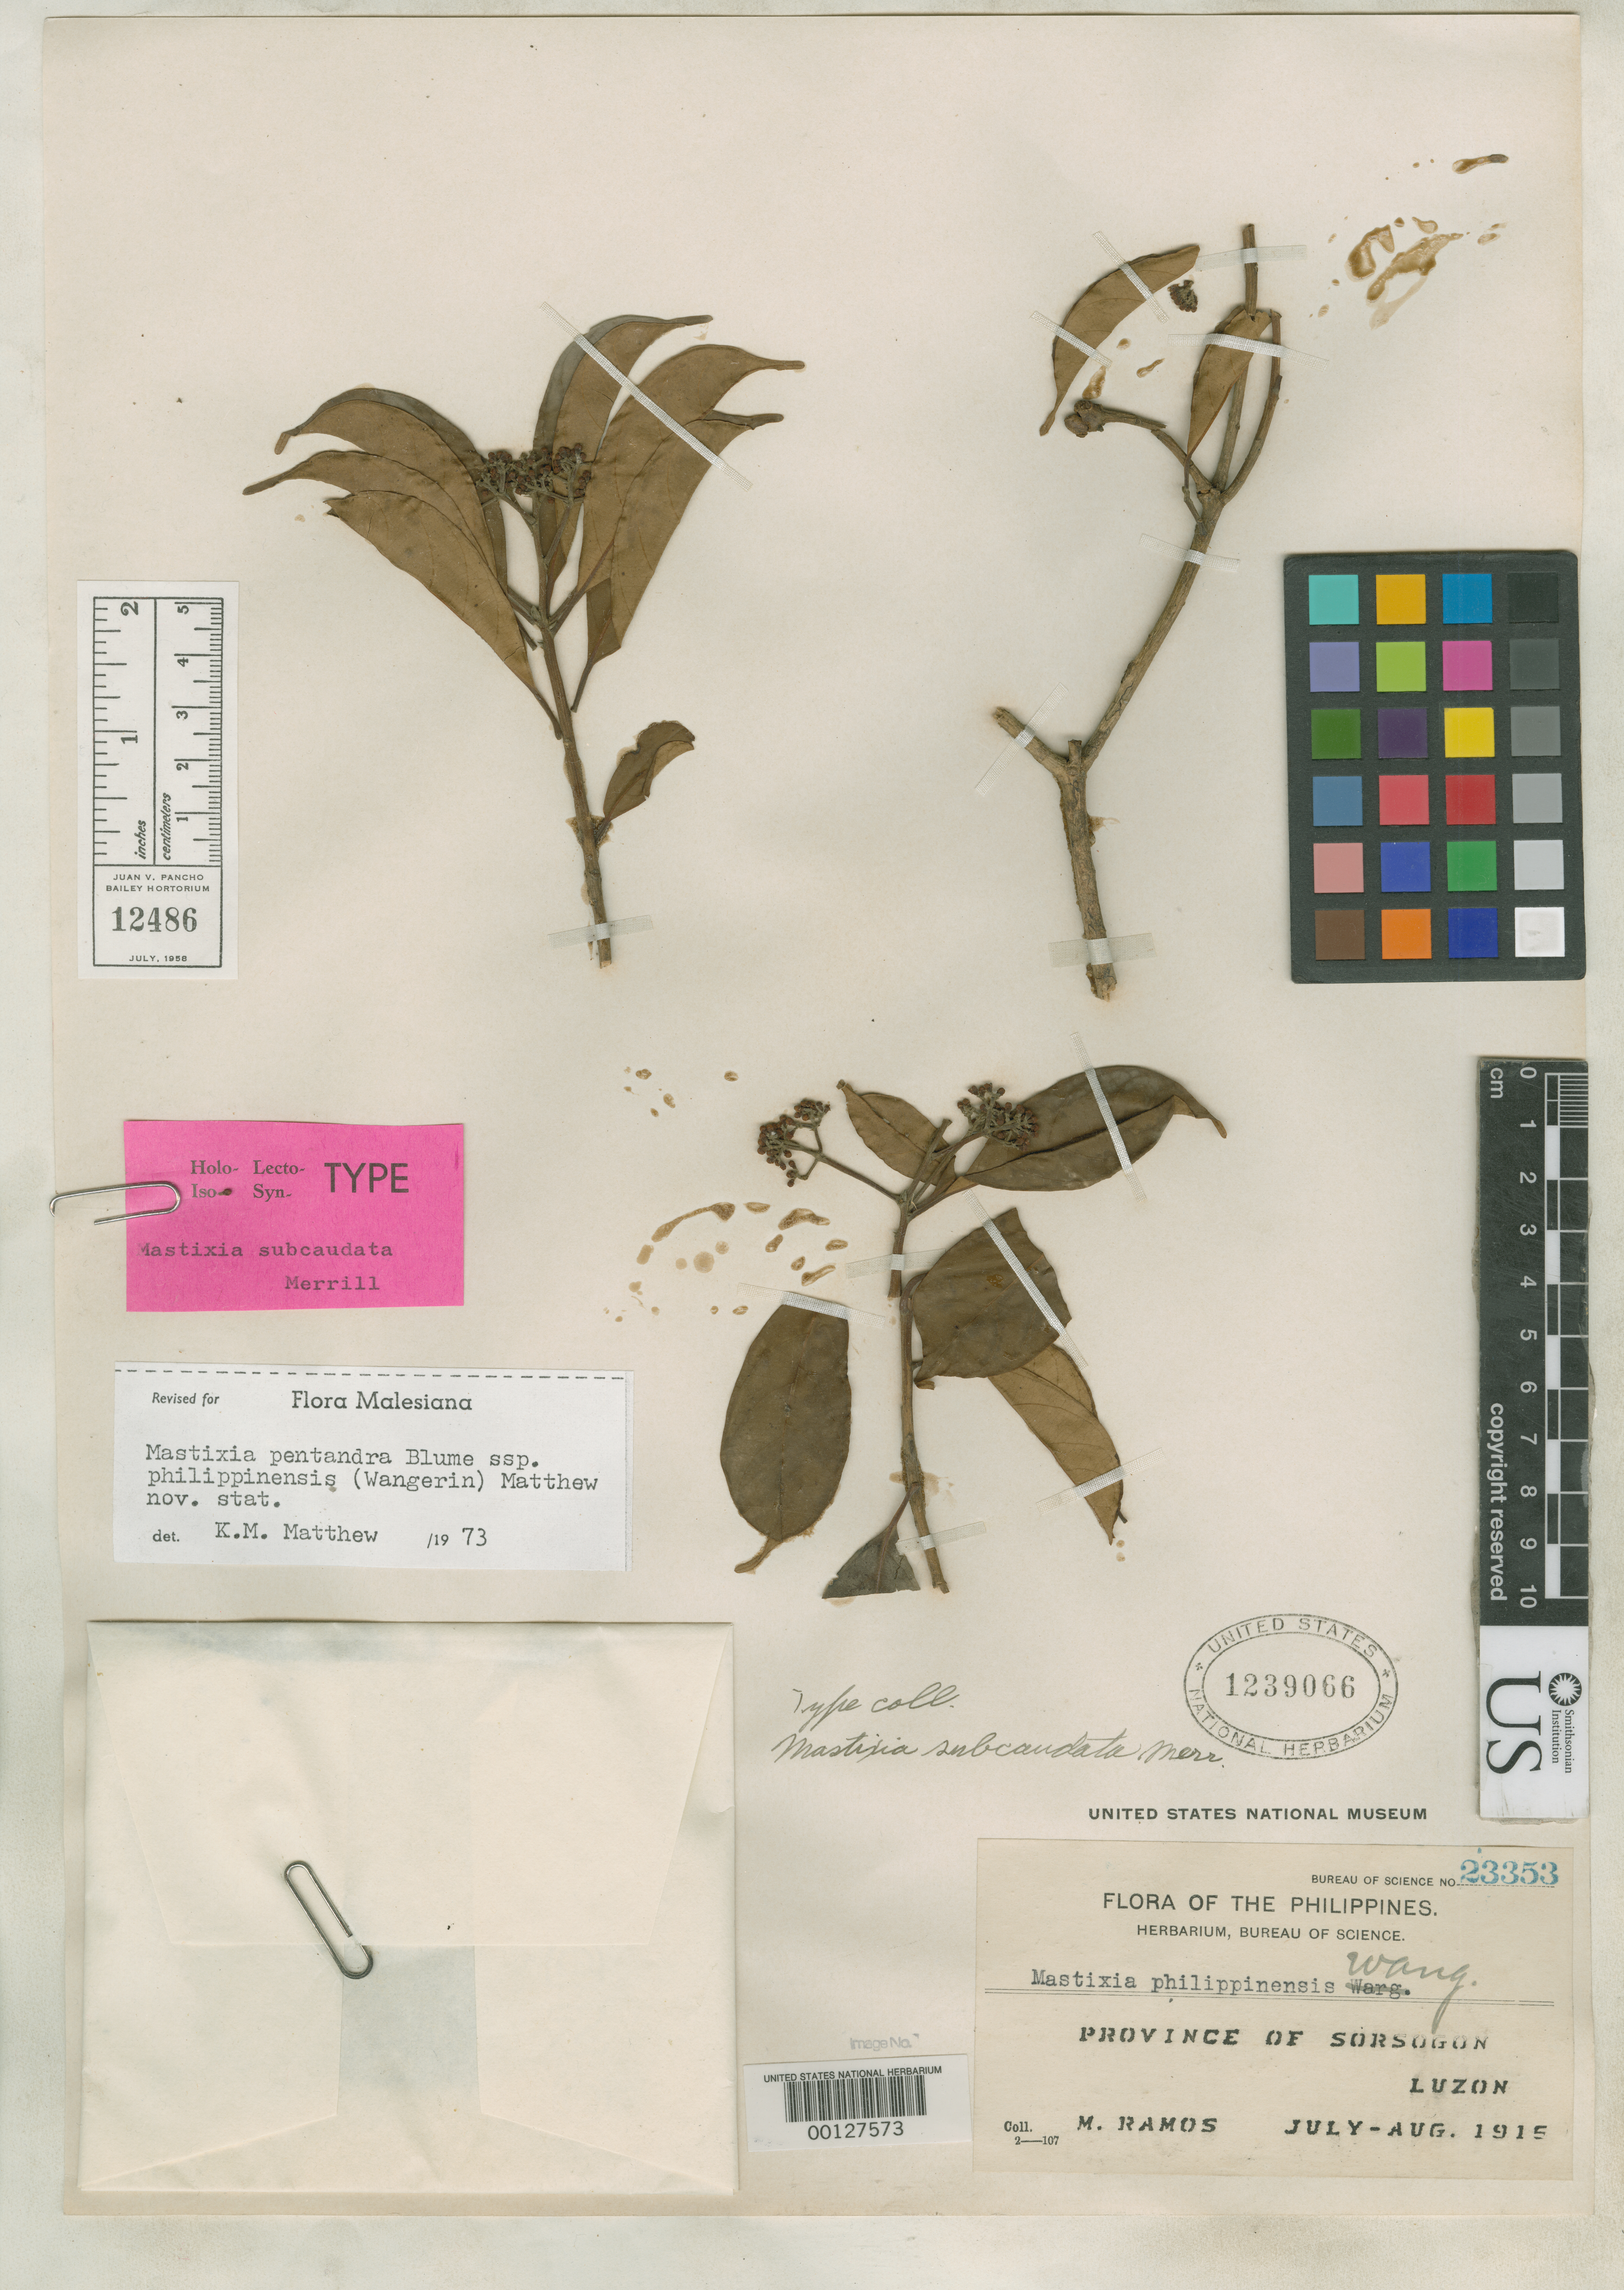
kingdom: Plantae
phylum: Tracheophyta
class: Magnoliopsida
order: Cornales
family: Nyssaceae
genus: Mastixia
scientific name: Mastixia subcaudata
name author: Merr.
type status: Isotype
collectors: M. Ramos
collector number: Bur. Sci. 23353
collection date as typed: Jul 1915 to -- Aug 1915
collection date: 1915-07/1915-08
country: Philippines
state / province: Bicol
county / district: Sorsogon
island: Luzon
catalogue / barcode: US 1239066